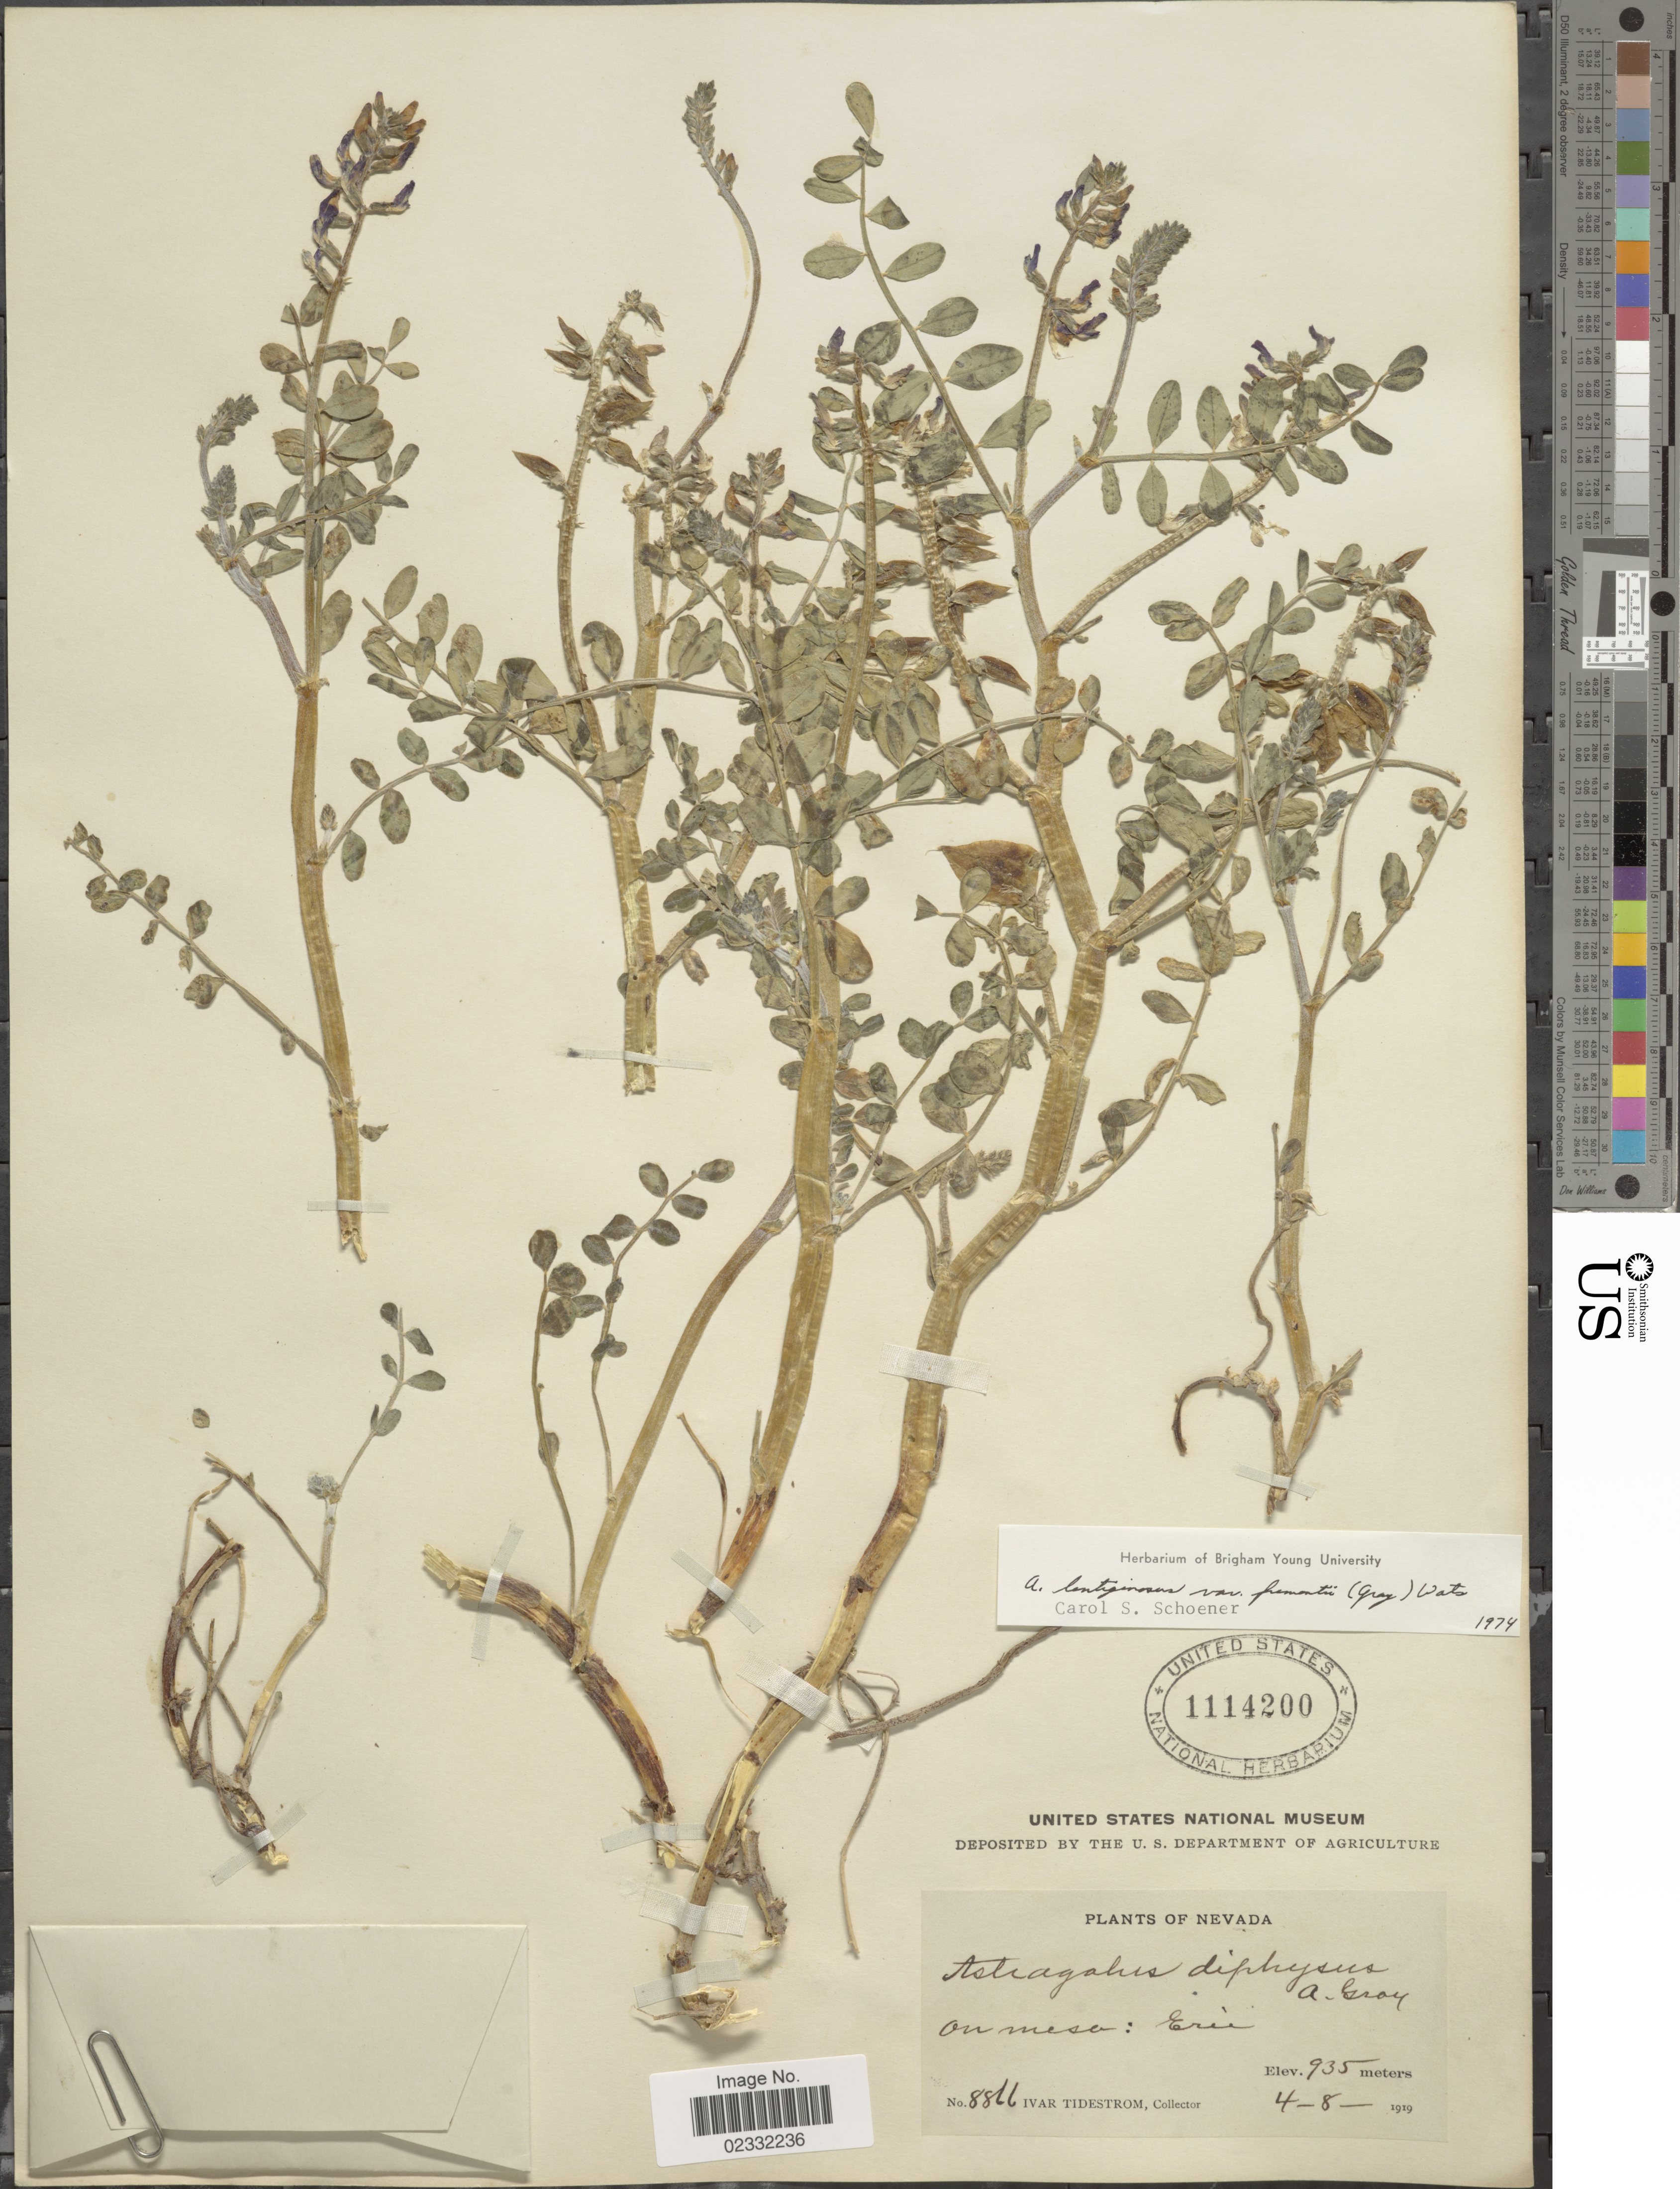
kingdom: Plantae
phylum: Tracheophyta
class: Magnoliopsida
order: Fabales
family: Fabaceae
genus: Astragalus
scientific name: Astragalus lentiginosus var. fremontii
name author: (A. Gray ex Torr.) S. Watson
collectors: I. F. Tidestrom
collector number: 8866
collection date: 1919-04-08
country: United States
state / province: Nevada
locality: On mesa: Erie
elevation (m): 935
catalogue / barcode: US 1114200